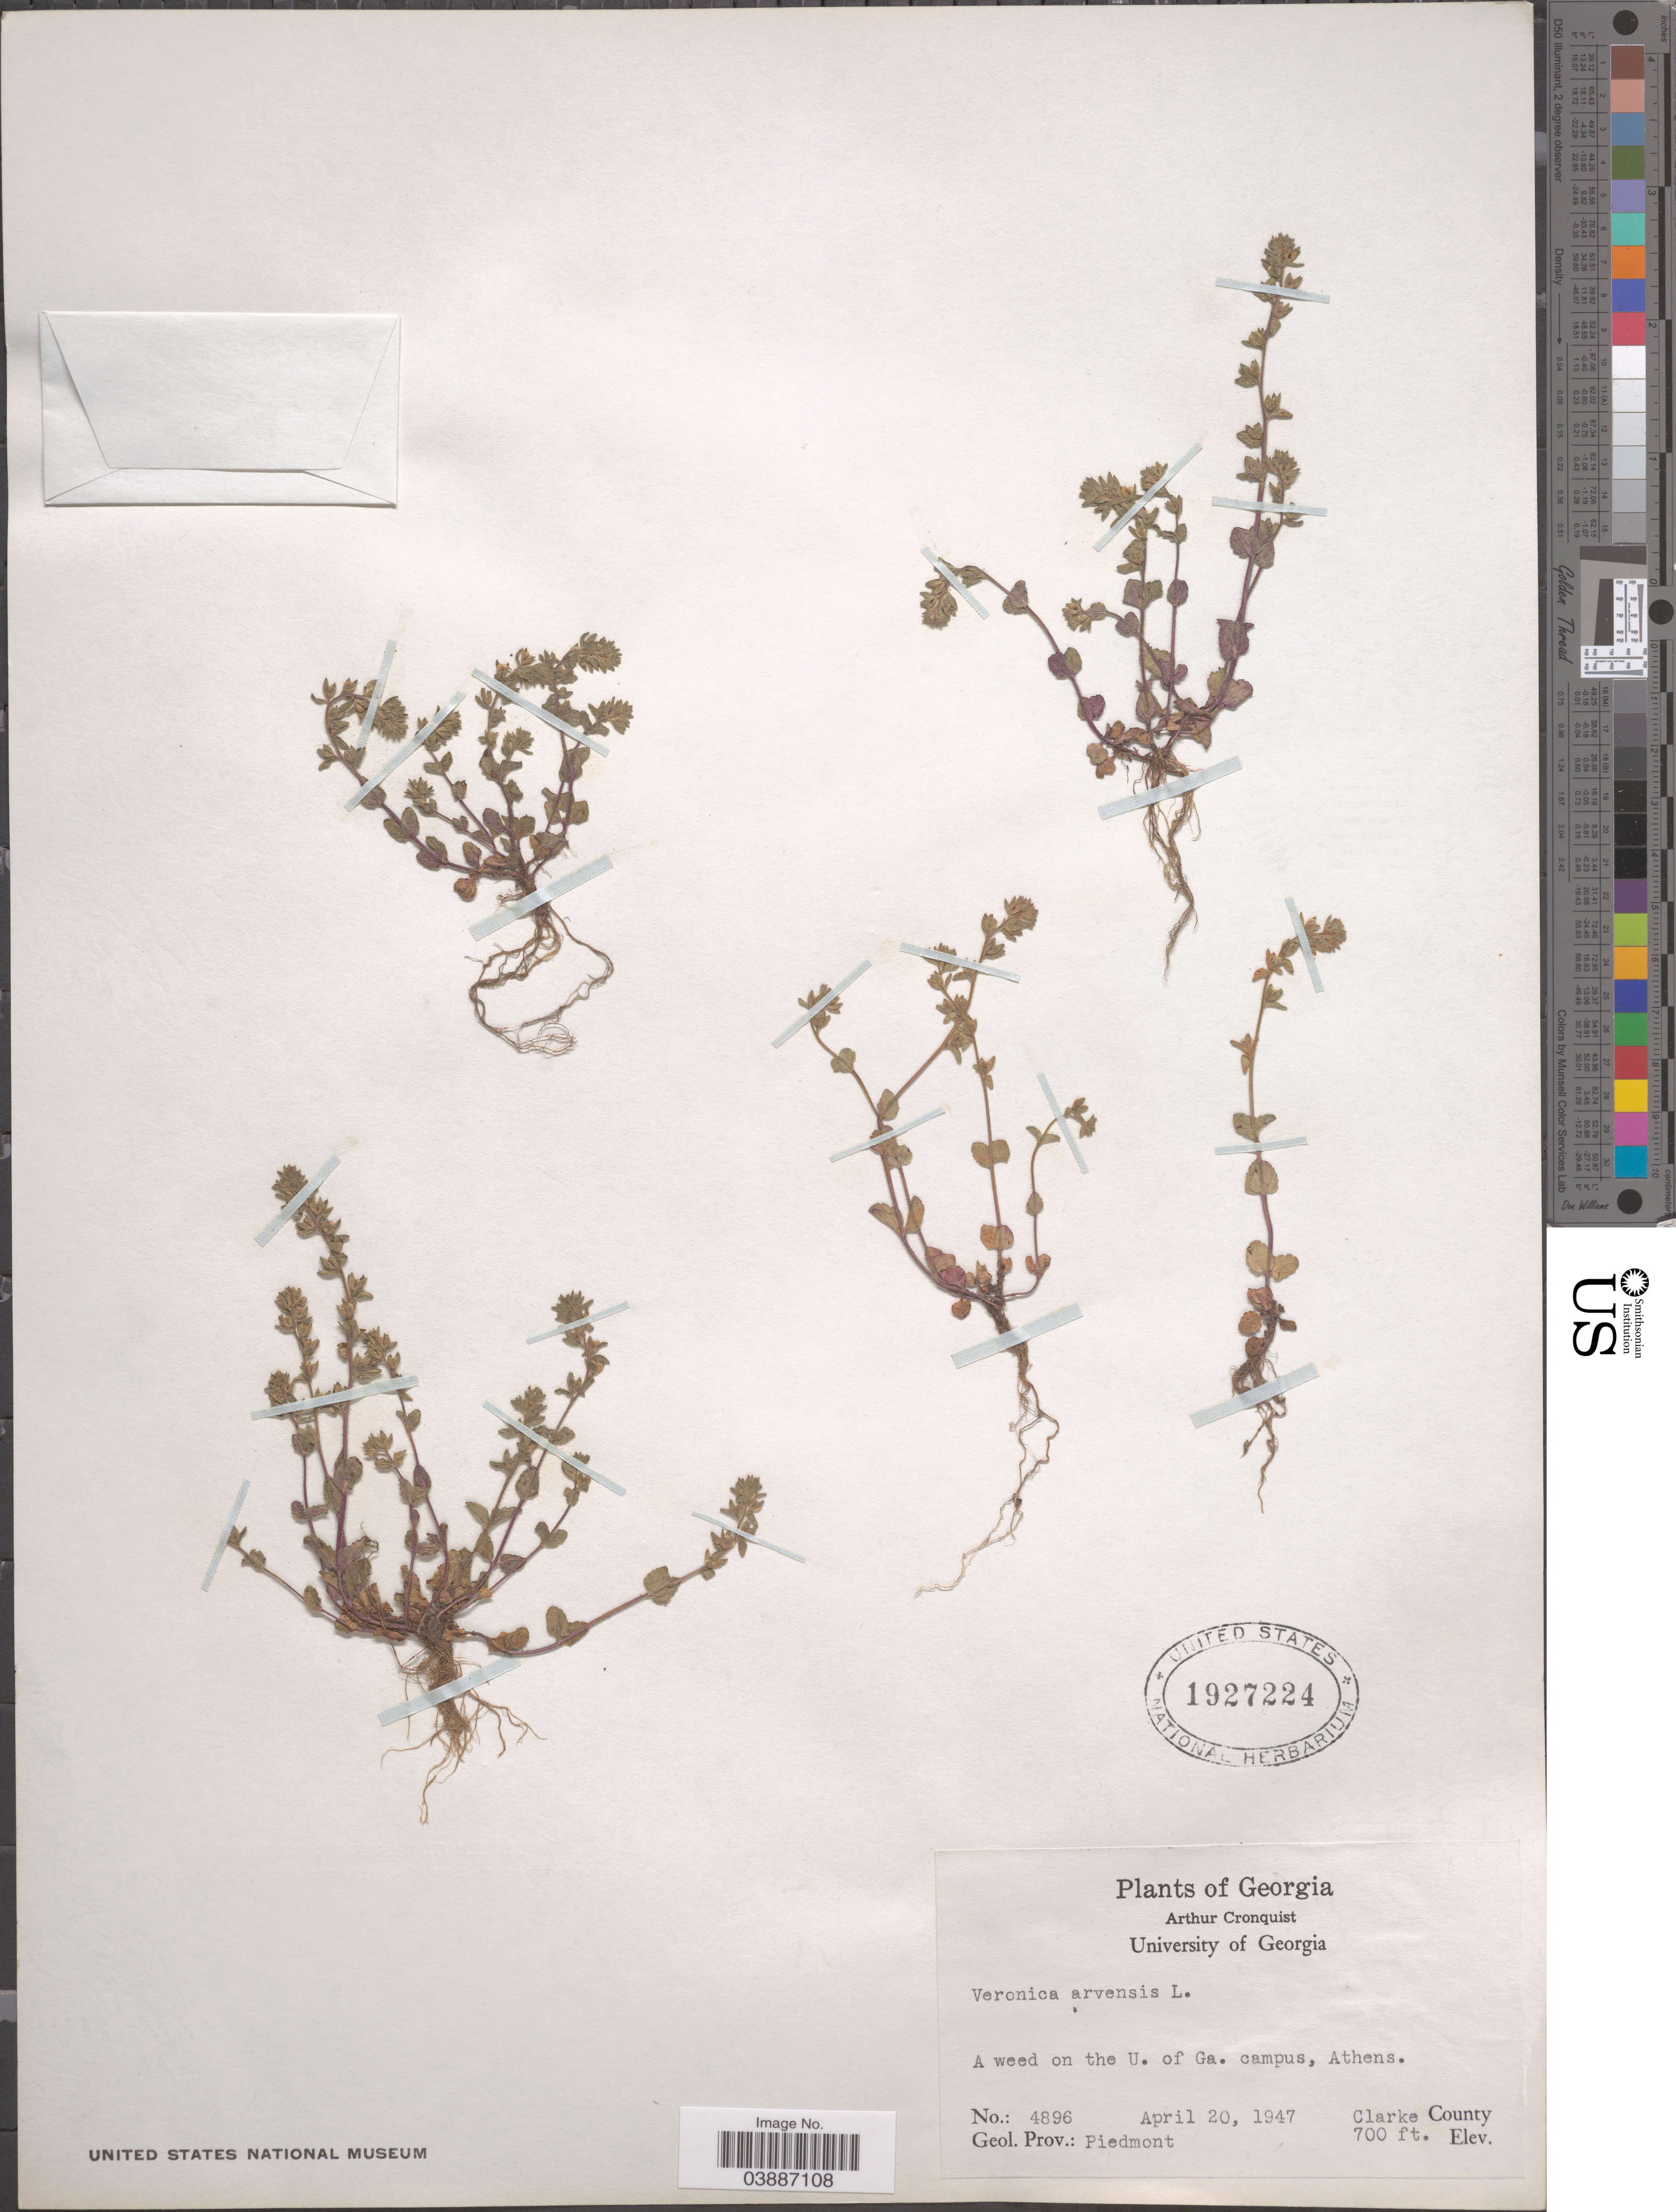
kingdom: Plantae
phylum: Tracheophyta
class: Magnoliopsida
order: Lamiales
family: Plantaginaceae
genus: Veronica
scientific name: Veronica arvensis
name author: L.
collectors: A. J. Cronquist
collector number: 4896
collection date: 1947-04-20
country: United States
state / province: Georgia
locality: On the U. of Ga. campus, Athens. Geol. Prov.: Piedmont. Clarke County.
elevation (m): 213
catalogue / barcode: US 1927224